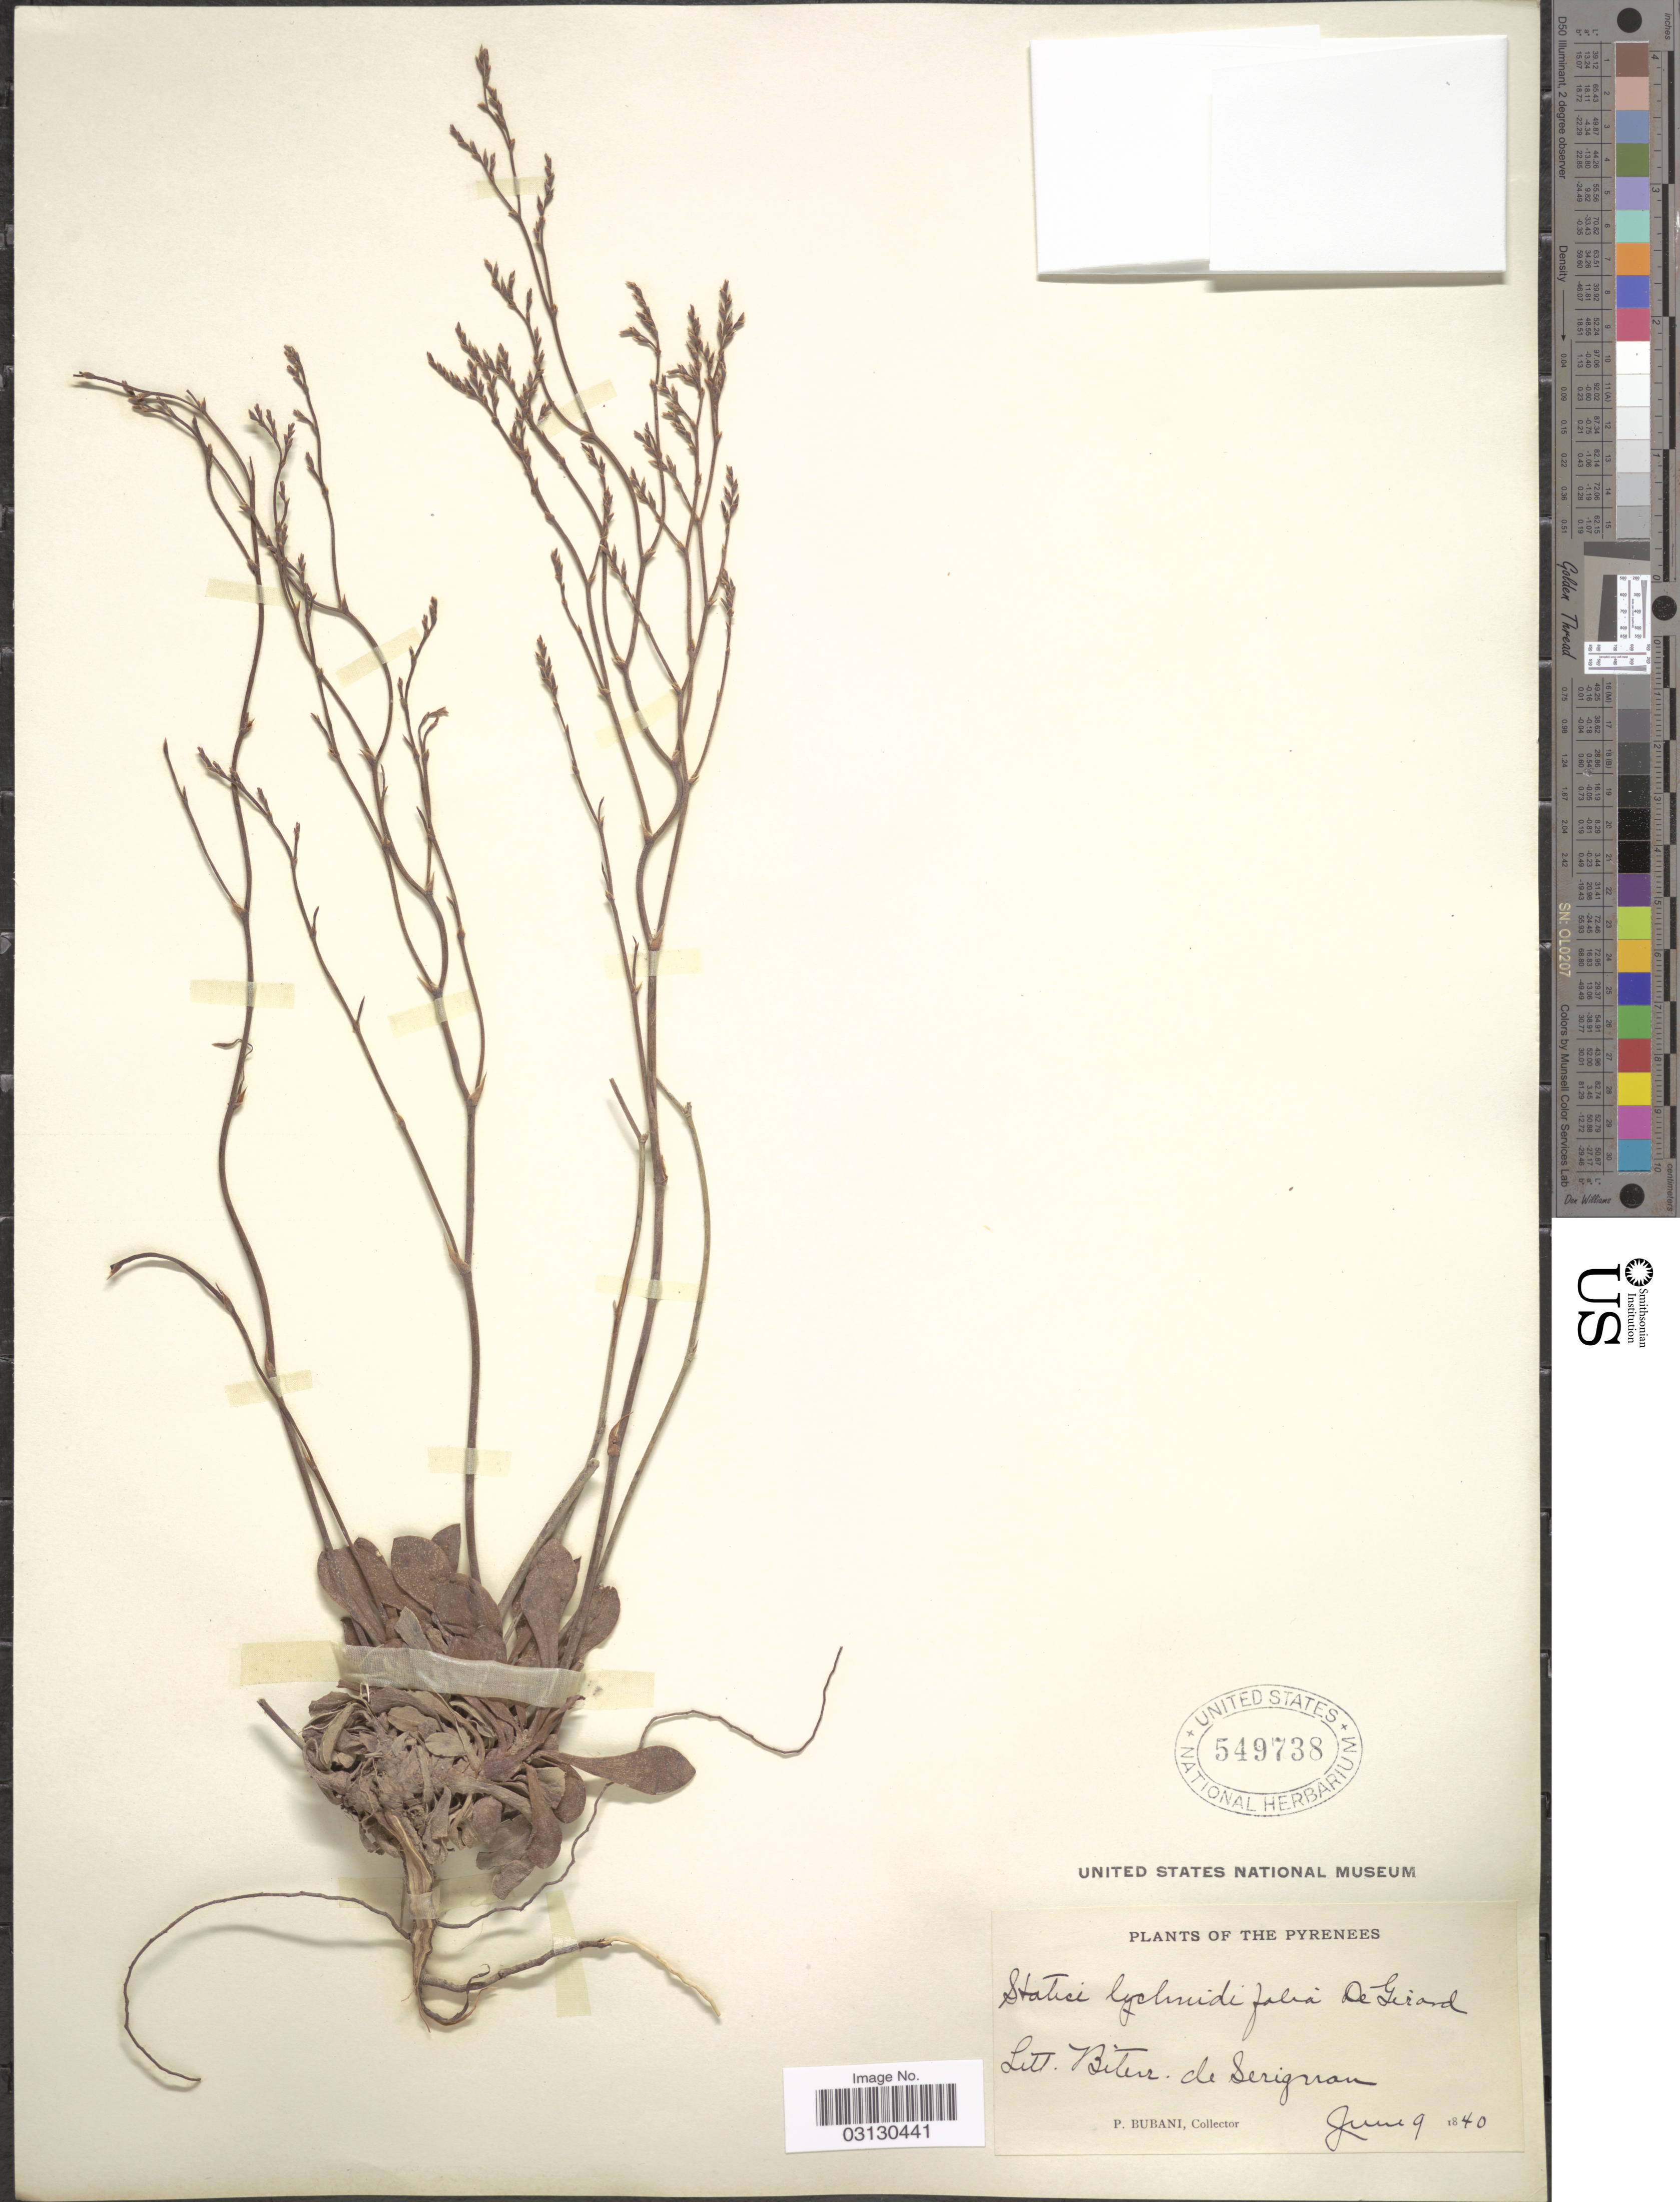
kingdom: Plantae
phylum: Tracheophyta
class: Magnoliopsida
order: Caryophyllales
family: Plumbaginaceae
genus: Limonium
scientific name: Limonium lychnidifolium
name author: (Girard) Kuntze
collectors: P. Bubani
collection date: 1840-06-09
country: France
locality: Pyrenees. Litt. Biterr. de Serignan.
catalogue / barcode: US 549738